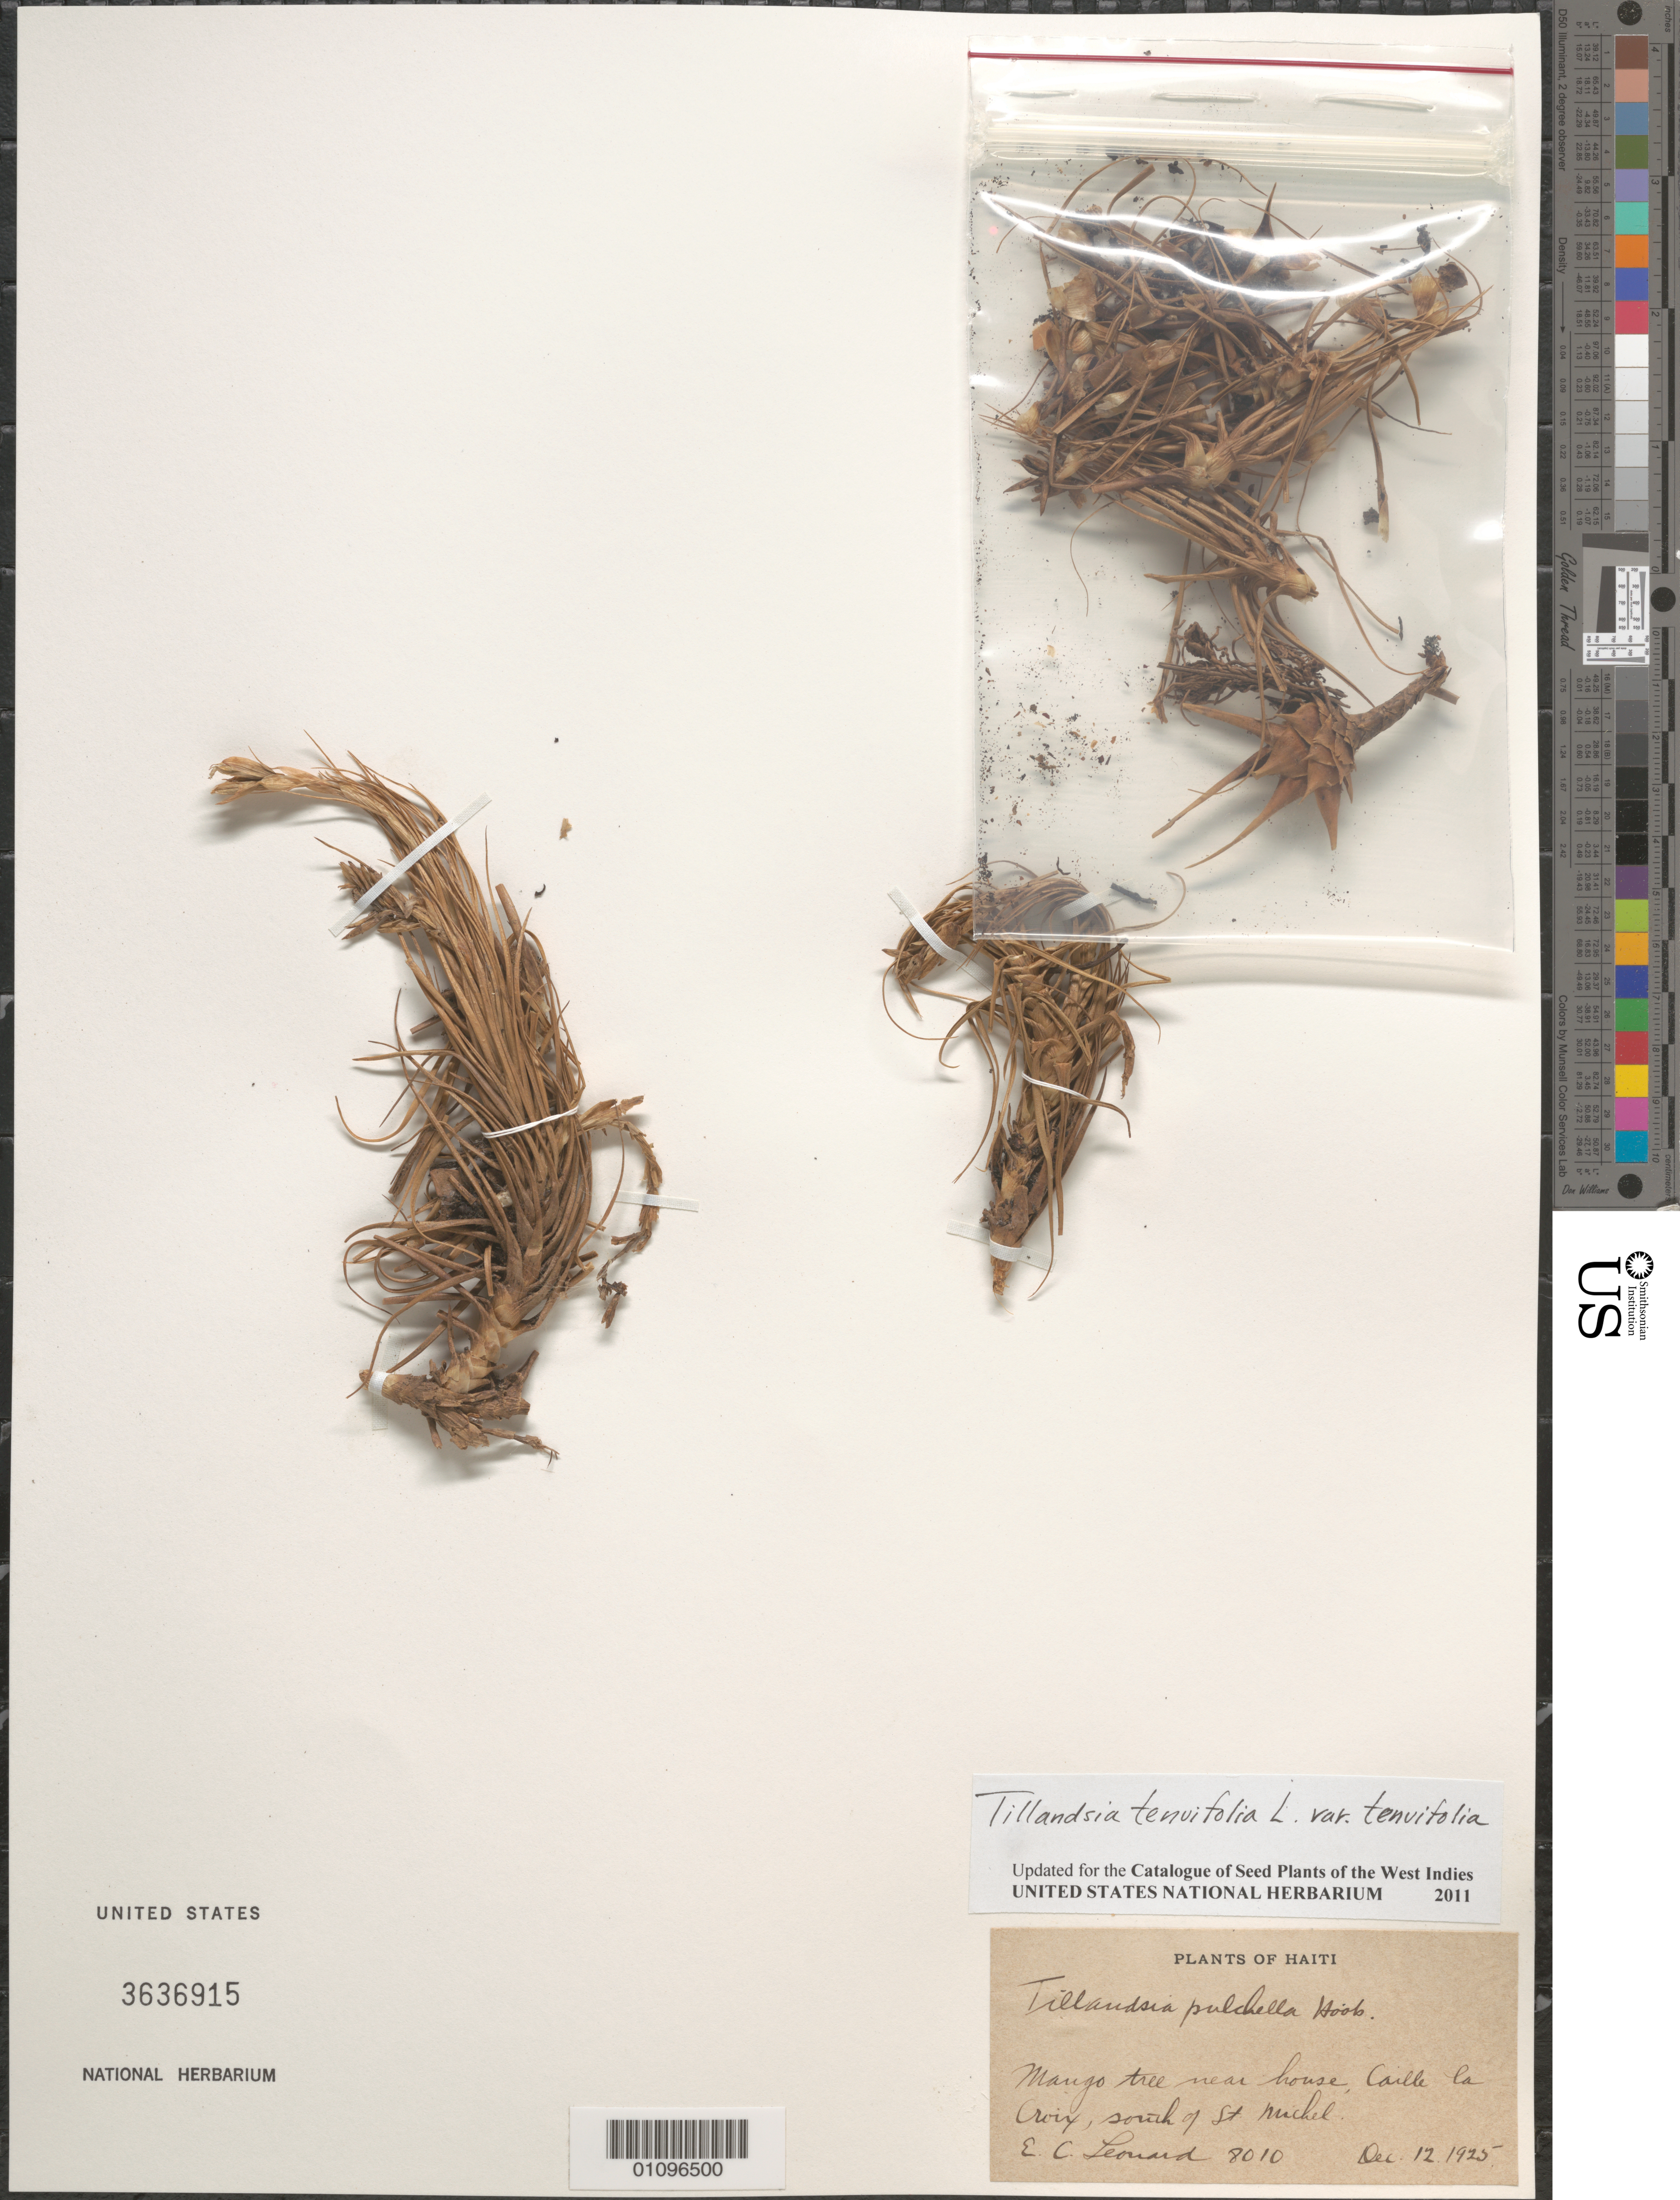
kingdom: Plantae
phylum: Tracheophyta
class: Liliopsida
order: Poales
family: Bromeliaceae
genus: Tillandsia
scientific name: Tillandsia tenuifolia var. tenuifolia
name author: L.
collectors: E. C. Leonard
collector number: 8010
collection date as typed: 12 Dec 1925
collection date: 1925-12-12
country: Haiti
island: Hispaniola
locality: Caille la Croix, S of St. Michel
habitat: Manto tree near house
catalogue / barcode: US 3636915